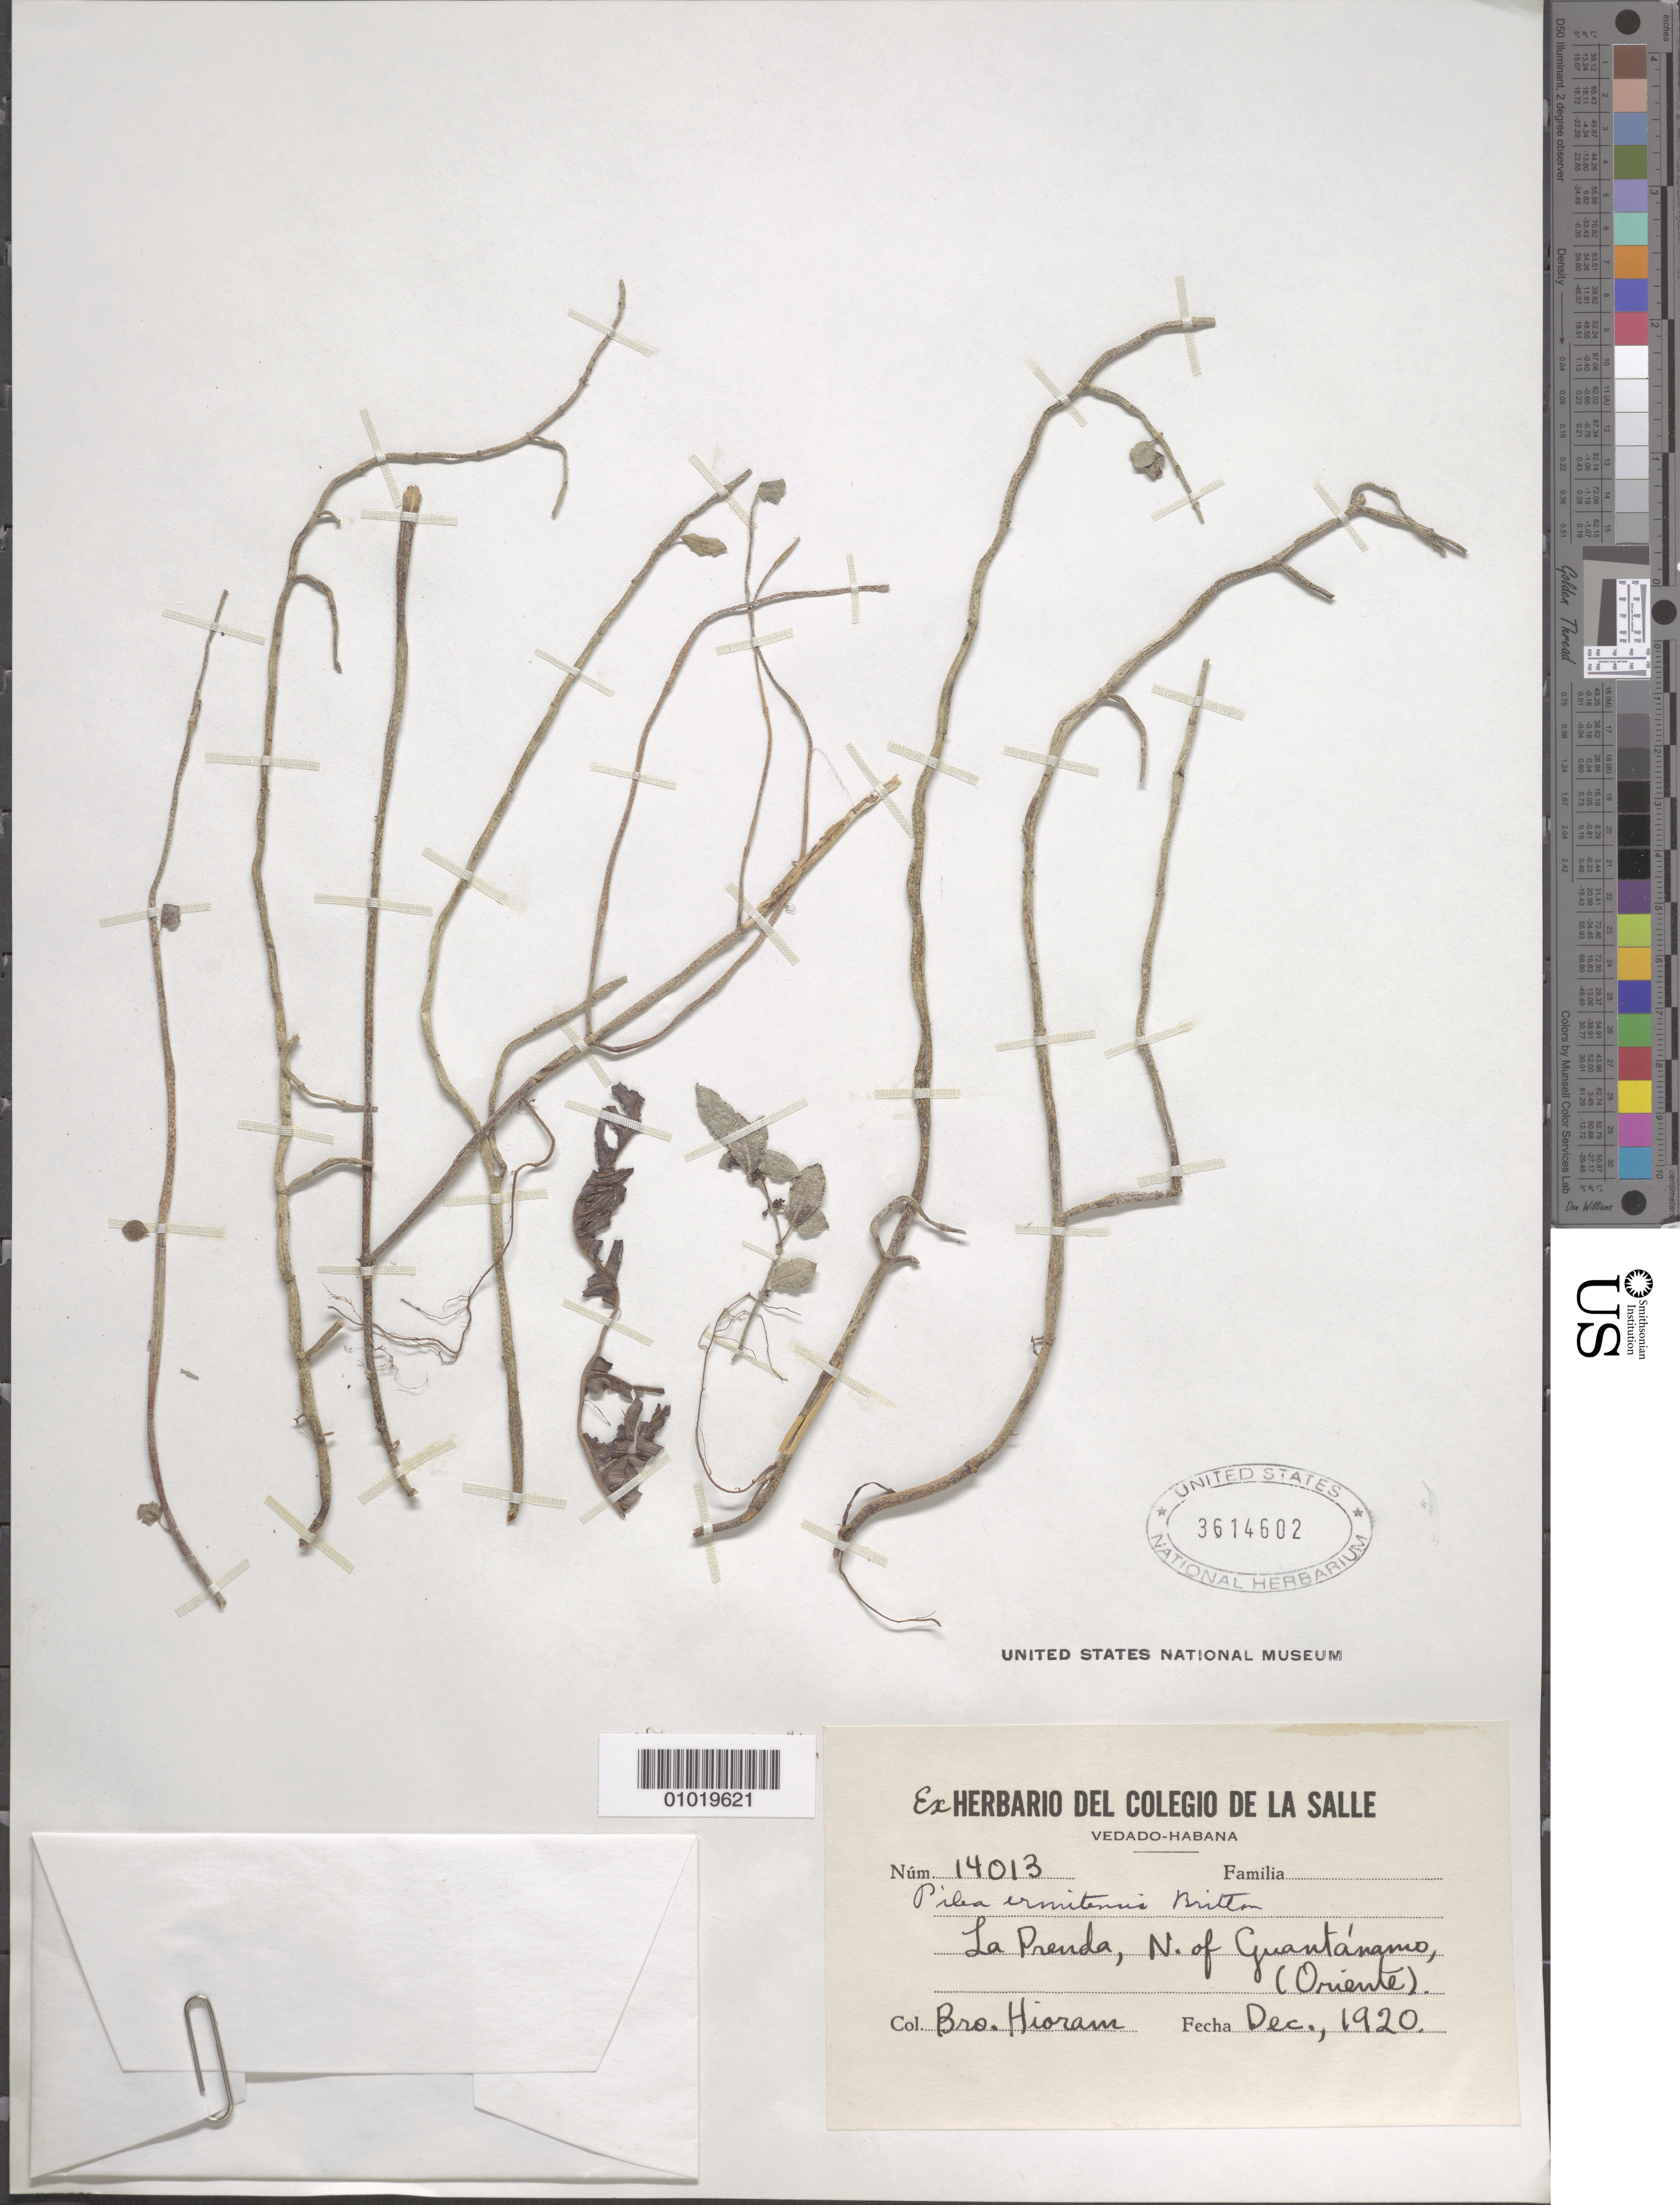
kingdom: Plantae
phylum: Tracheophyta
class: Magnoliopsida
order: Rosales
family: Urticaceae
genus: Pilea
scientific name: Pilea ermitensis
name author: Britton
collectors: Bro. Hioram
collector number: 14013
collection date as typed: Dec 1920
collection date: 1920-12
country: Cuba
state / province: Guantánamo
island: Cuba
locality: La Prenda, N of Guantánamo, Oriente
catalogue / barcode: US 3614602